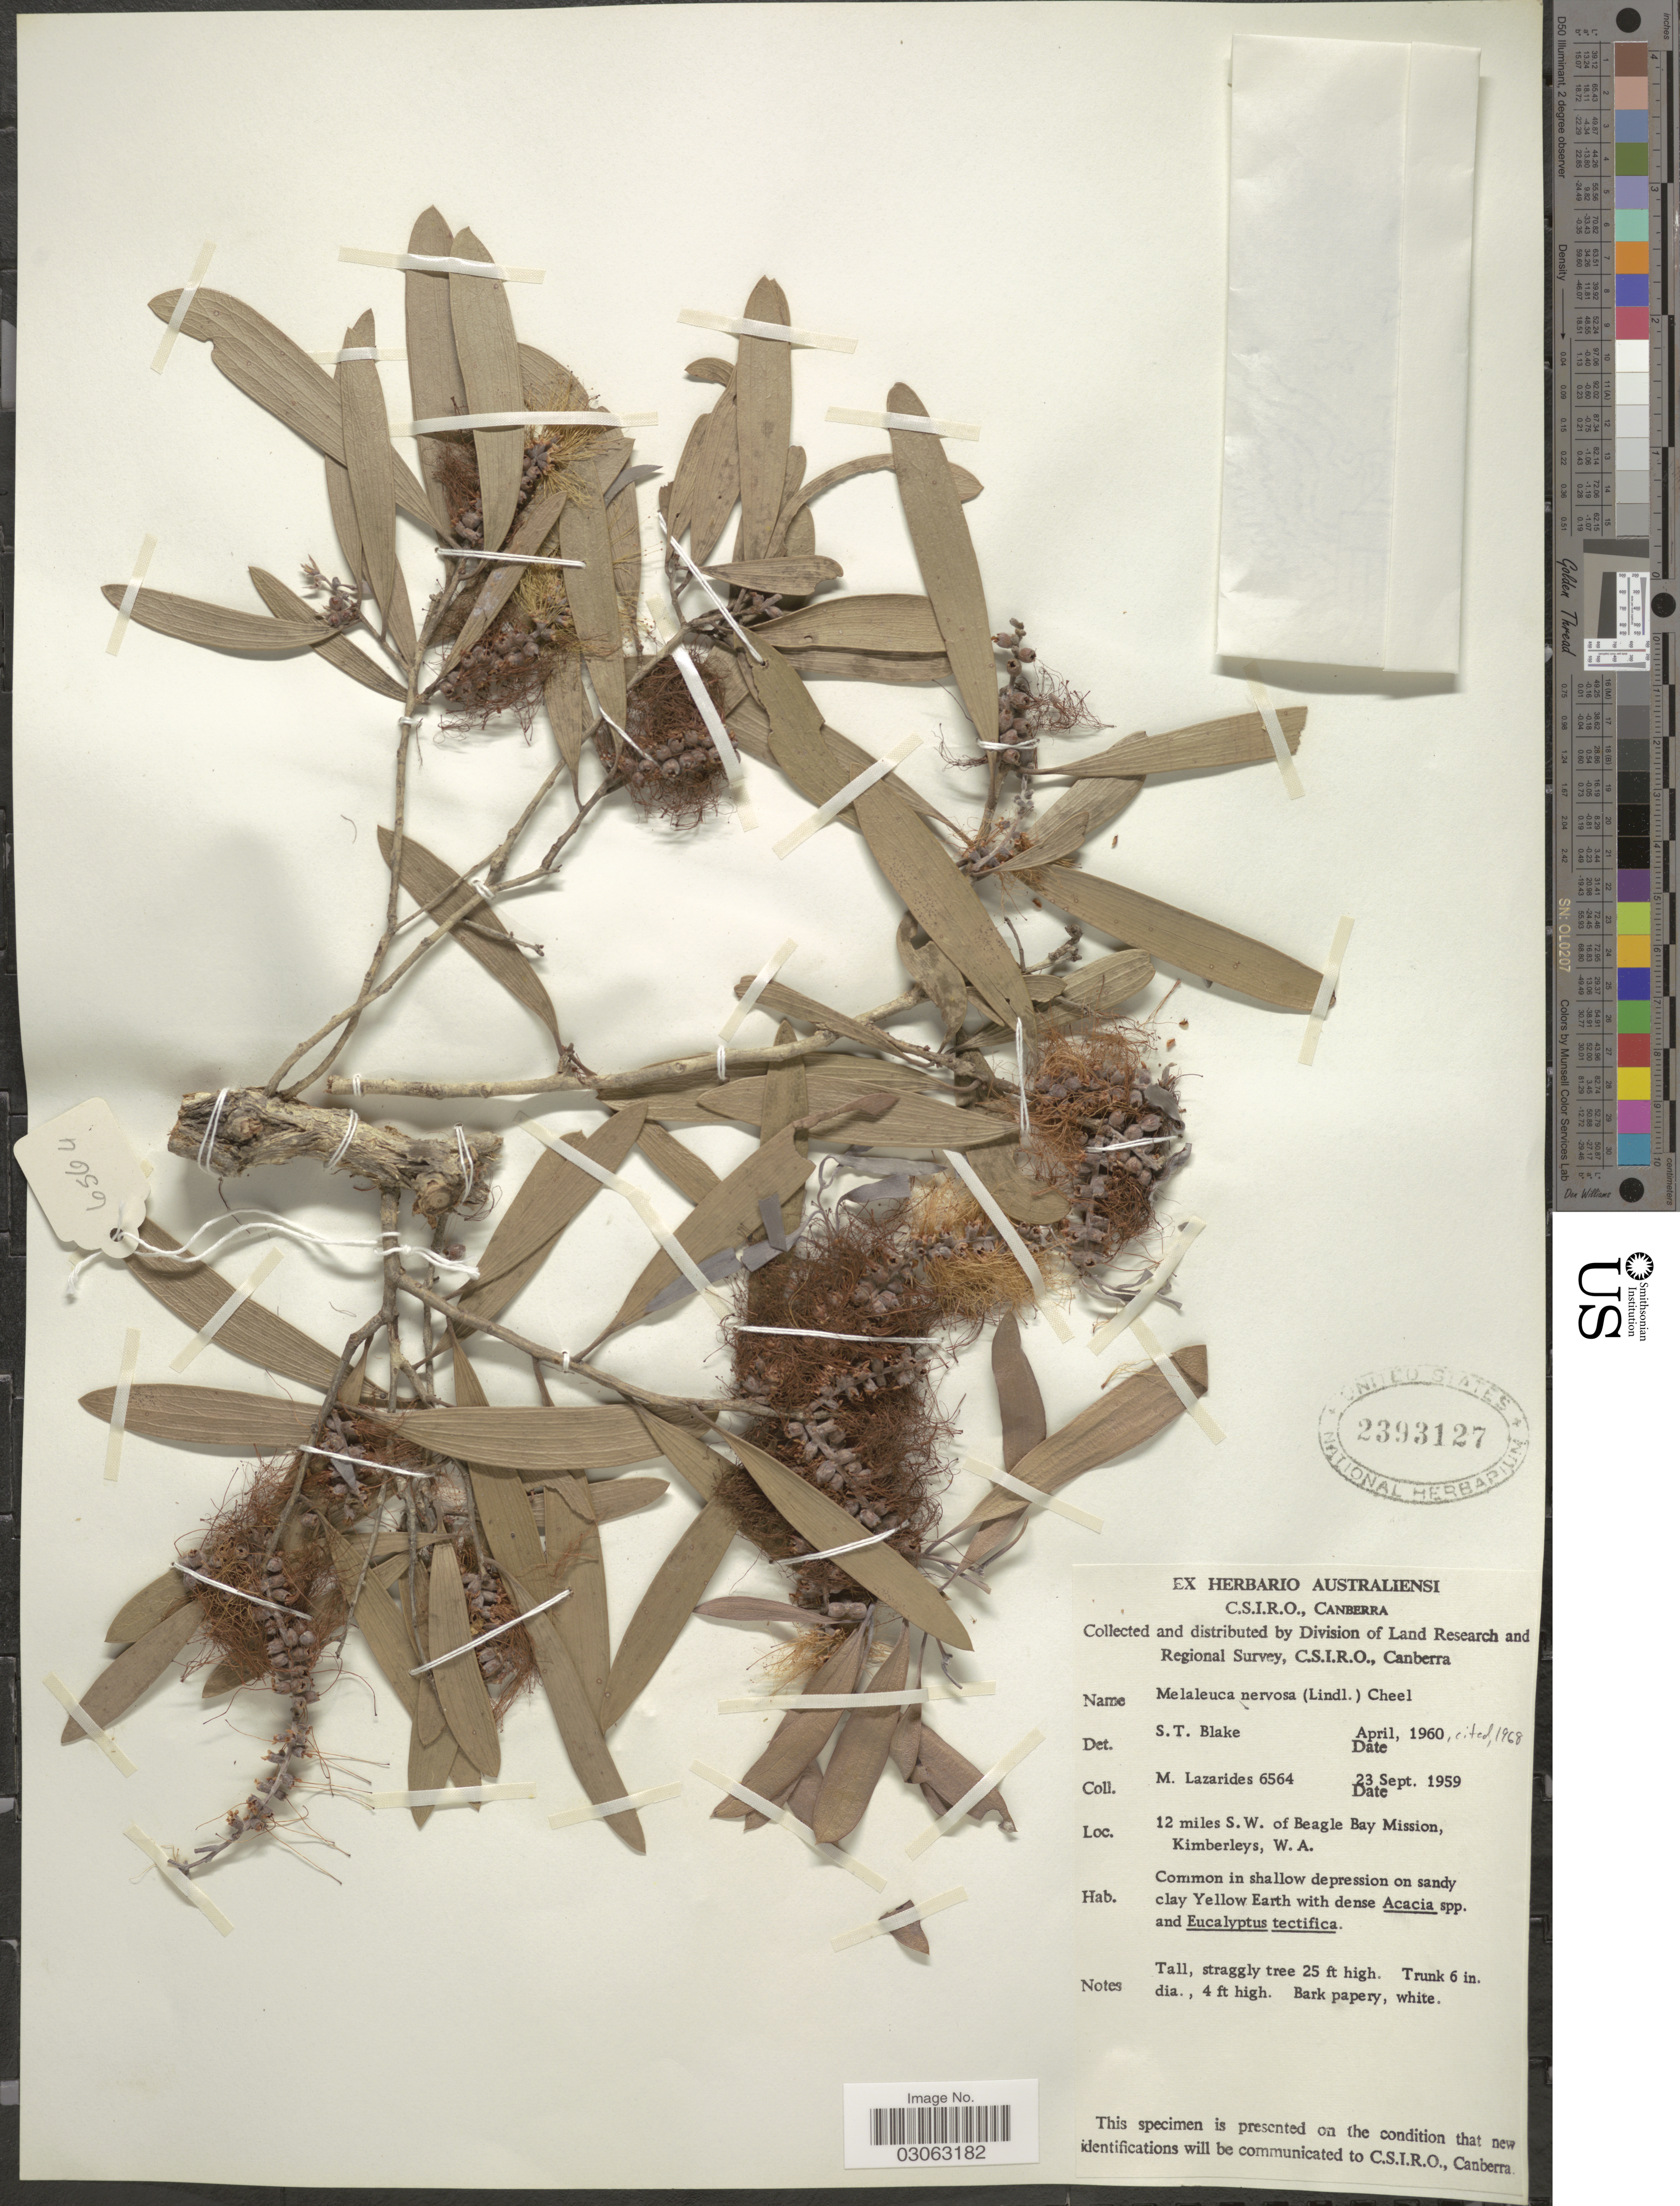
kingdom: Plantae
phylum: Tracheophyta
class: Magnoliopsida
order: Myrtales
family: Myrtaceae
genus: Melaleuca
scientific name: Melaleuca nervosa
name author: (Lindl.) Cheel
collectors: M. Lazarides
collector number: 6564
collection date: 1959-09-23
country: Australia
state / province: Western Australia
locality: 12 miles S.W. of Beagle Bay Mission, Kimberleys, W. A.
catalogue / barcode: US 2393127